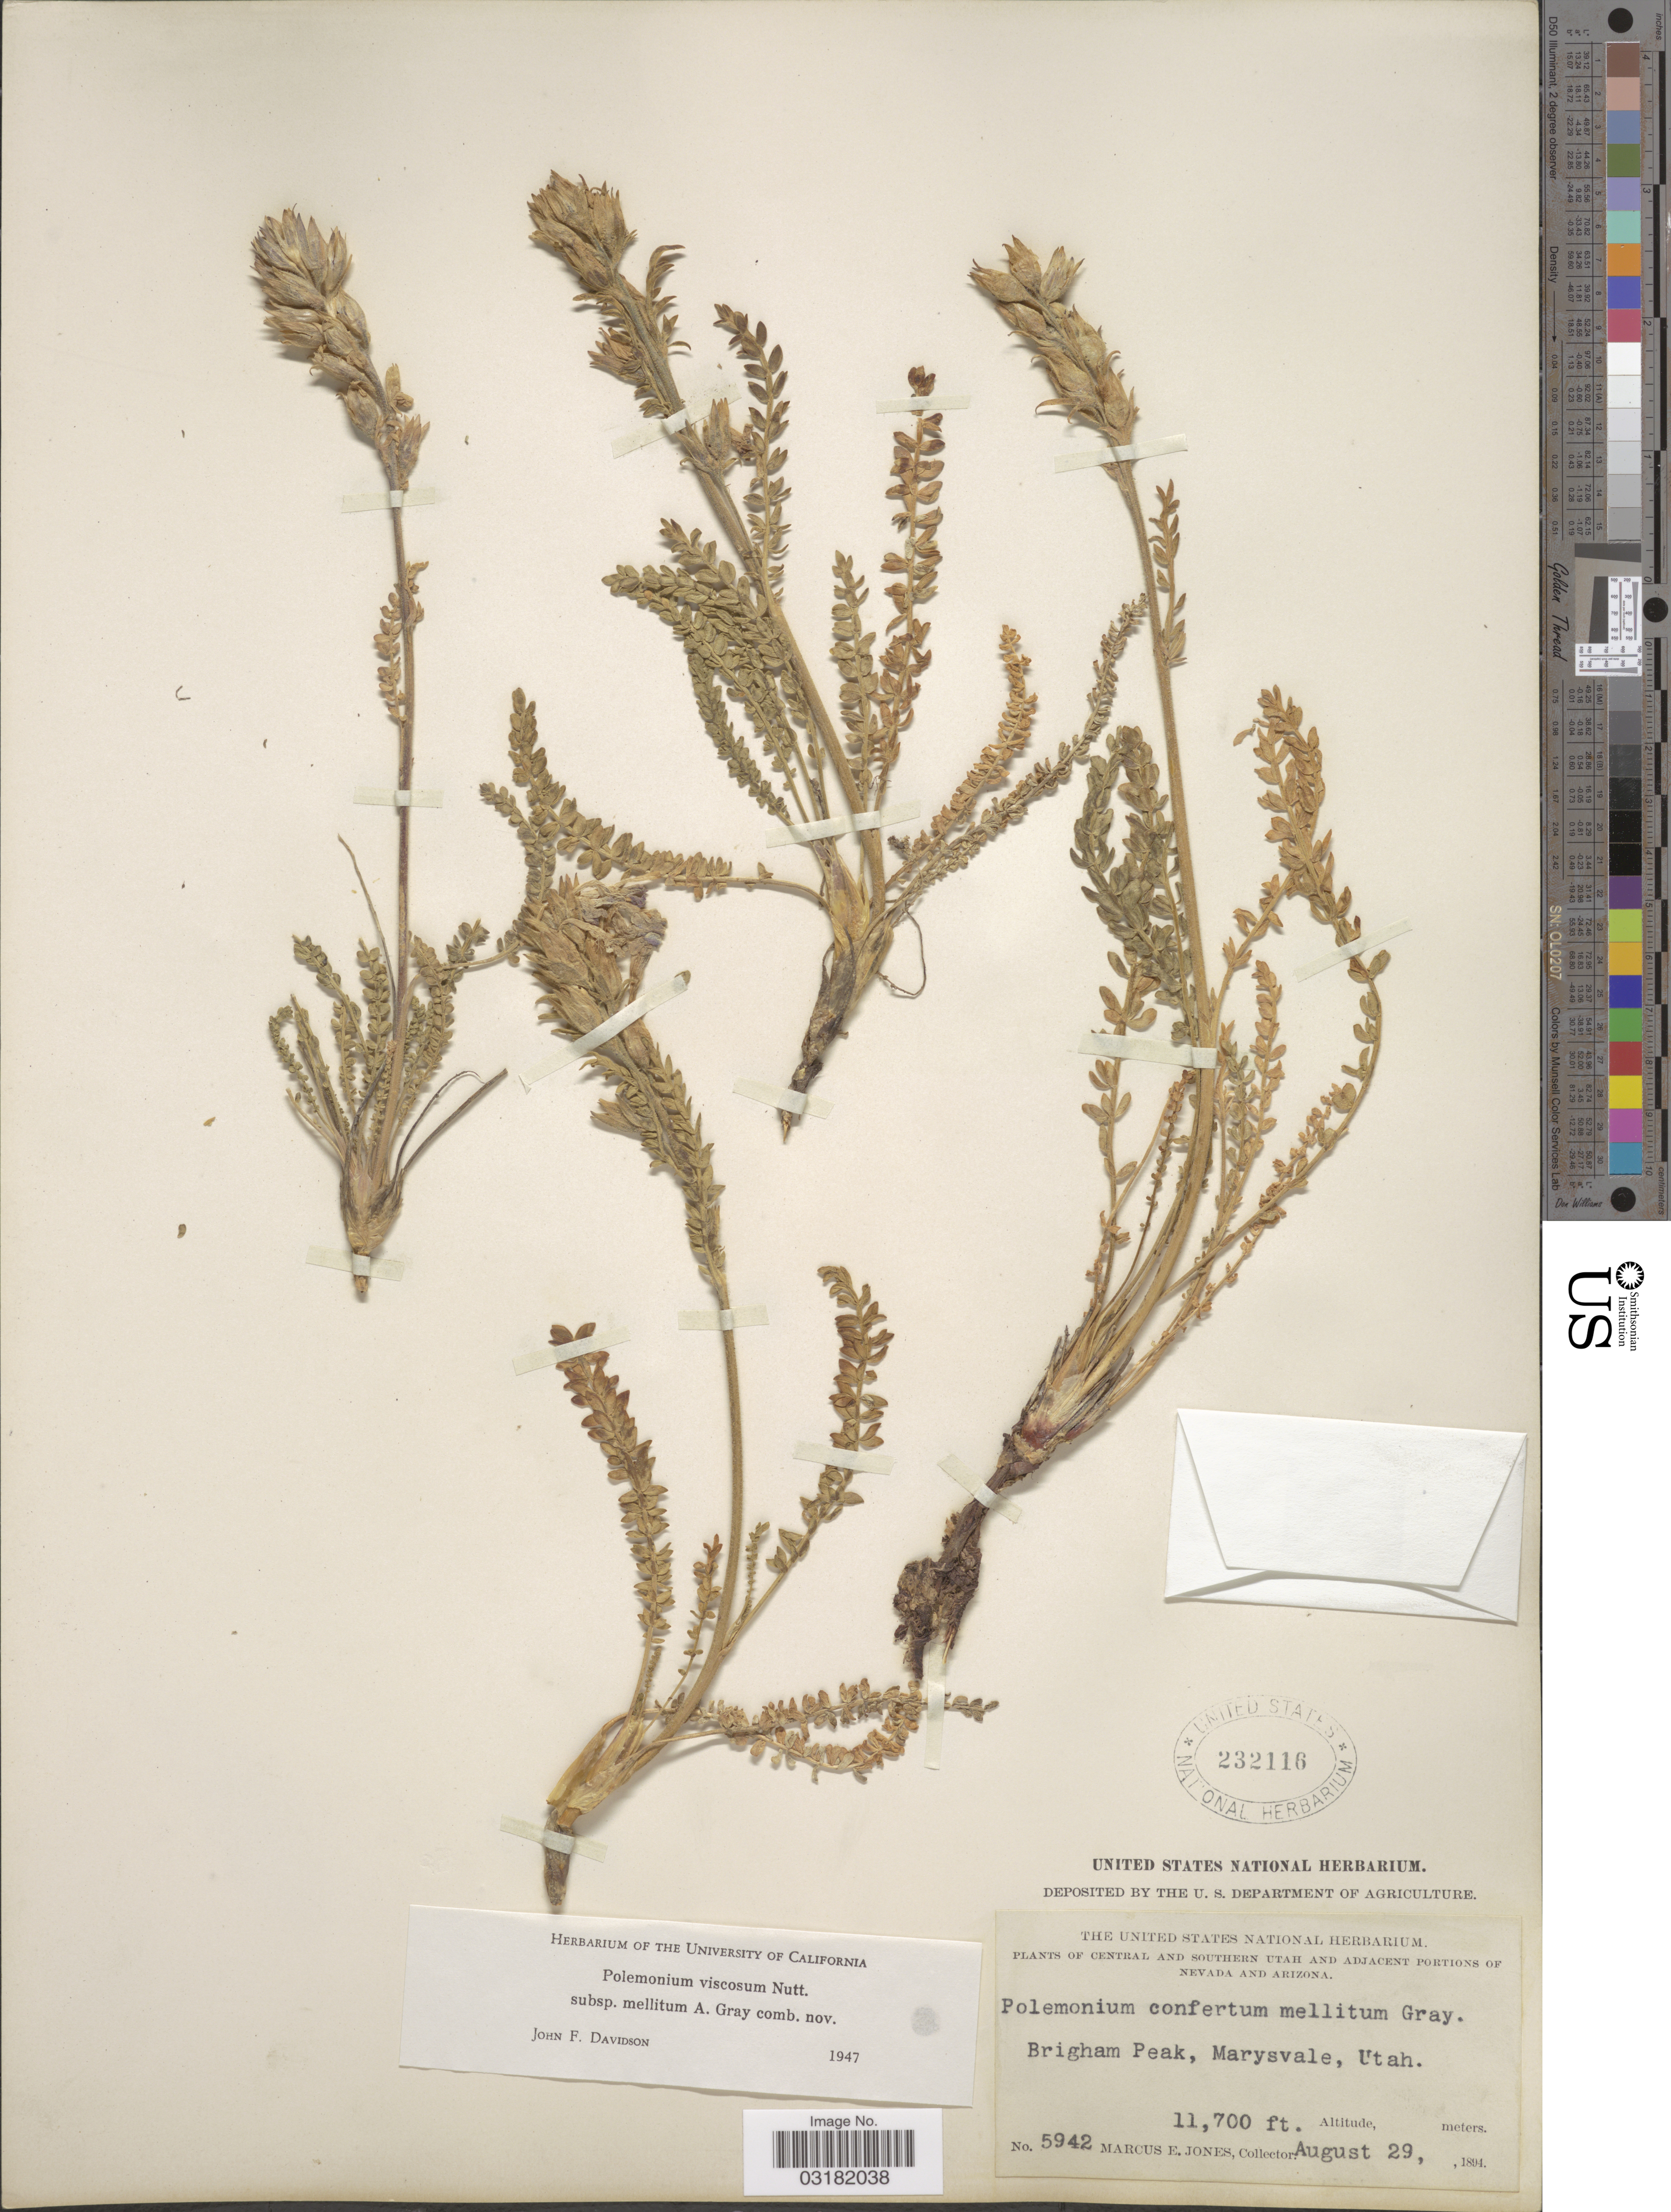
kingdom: Plantae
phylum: Tracheophyta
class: Magnoliopsida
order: Ericales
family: Polemoniaceae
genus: Polemonium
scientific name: Polemonium viscosum subsp. mellitum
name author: (A. Gray) J.F. Davidson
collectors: M. E. Jones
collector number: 5942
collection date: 1894-08-29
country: United States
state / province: Utah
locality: Central and Southern Utah, Brigham Peak, Marysvale, Utah.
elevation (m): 3566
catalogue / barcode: US 232116